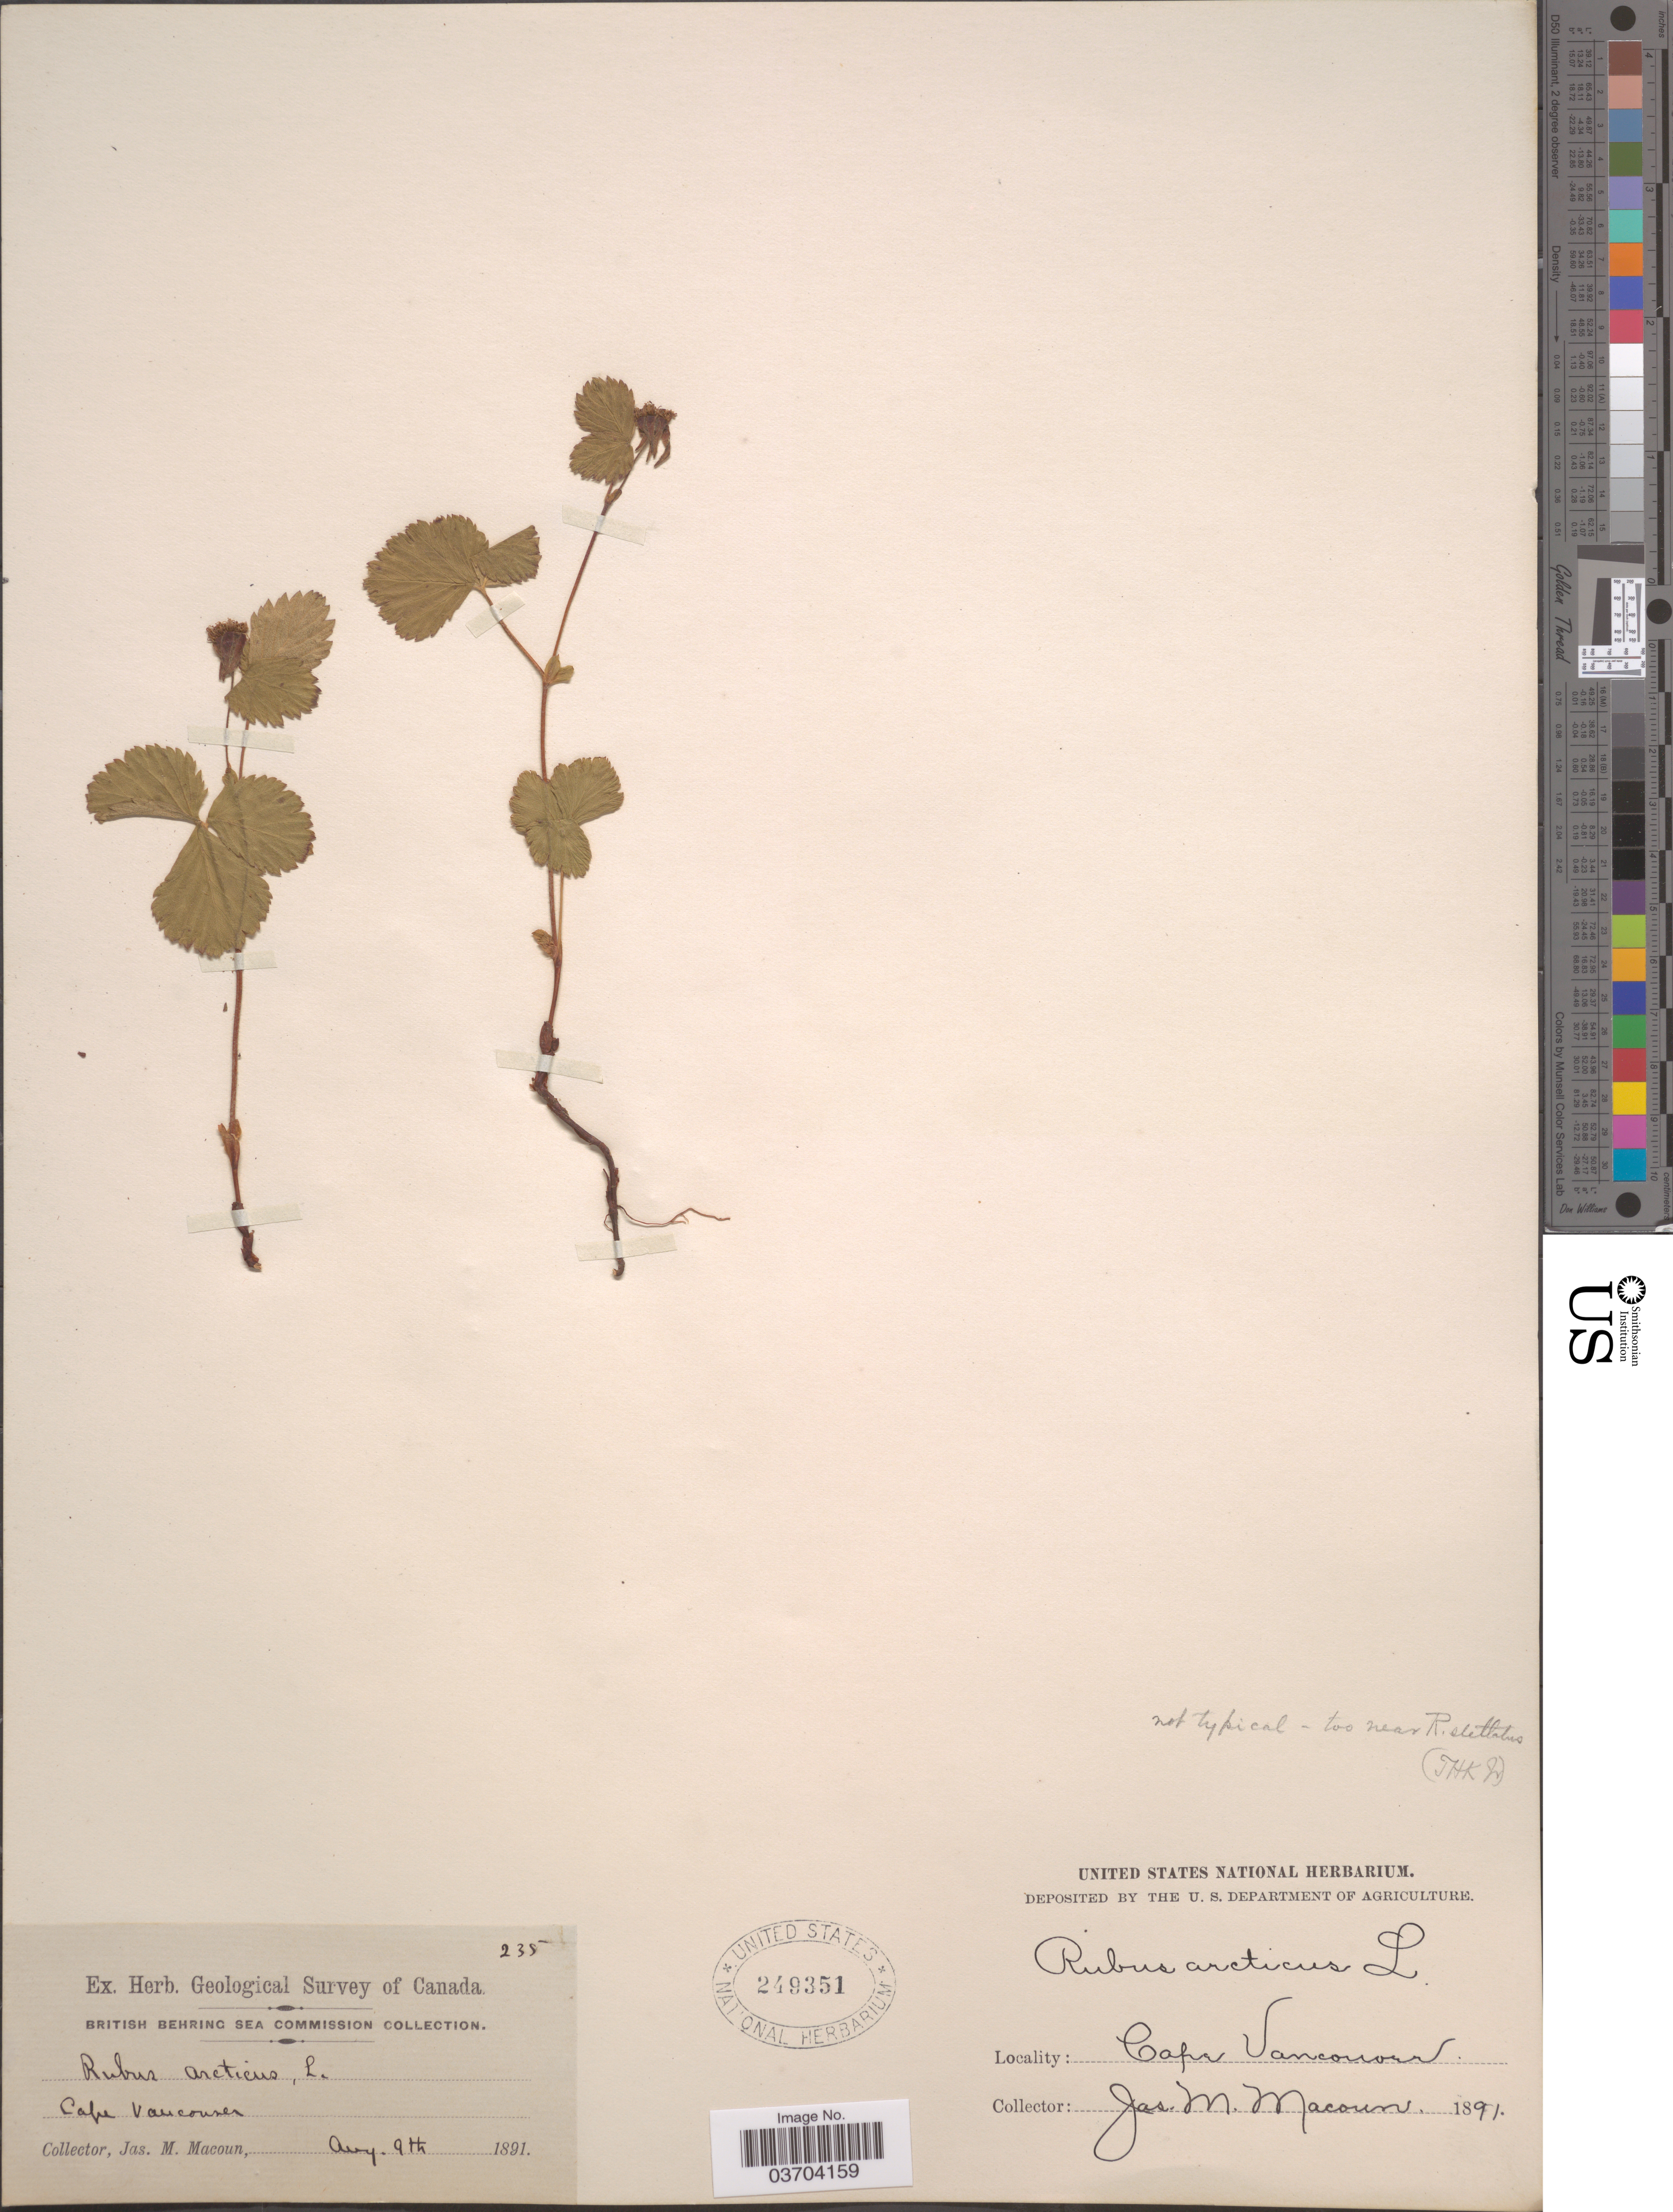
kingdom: Plantae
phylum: Tracheophyta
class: Magnoliopsida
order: Rosales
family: Rosaceae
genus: Rubus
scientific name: Rubus andrewsianus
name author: Blanch.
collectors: J. M. Macoun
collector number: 235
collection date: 1891-08-09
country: United States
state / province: Alaska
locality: Cape Vancouver.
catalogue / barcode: US 249351